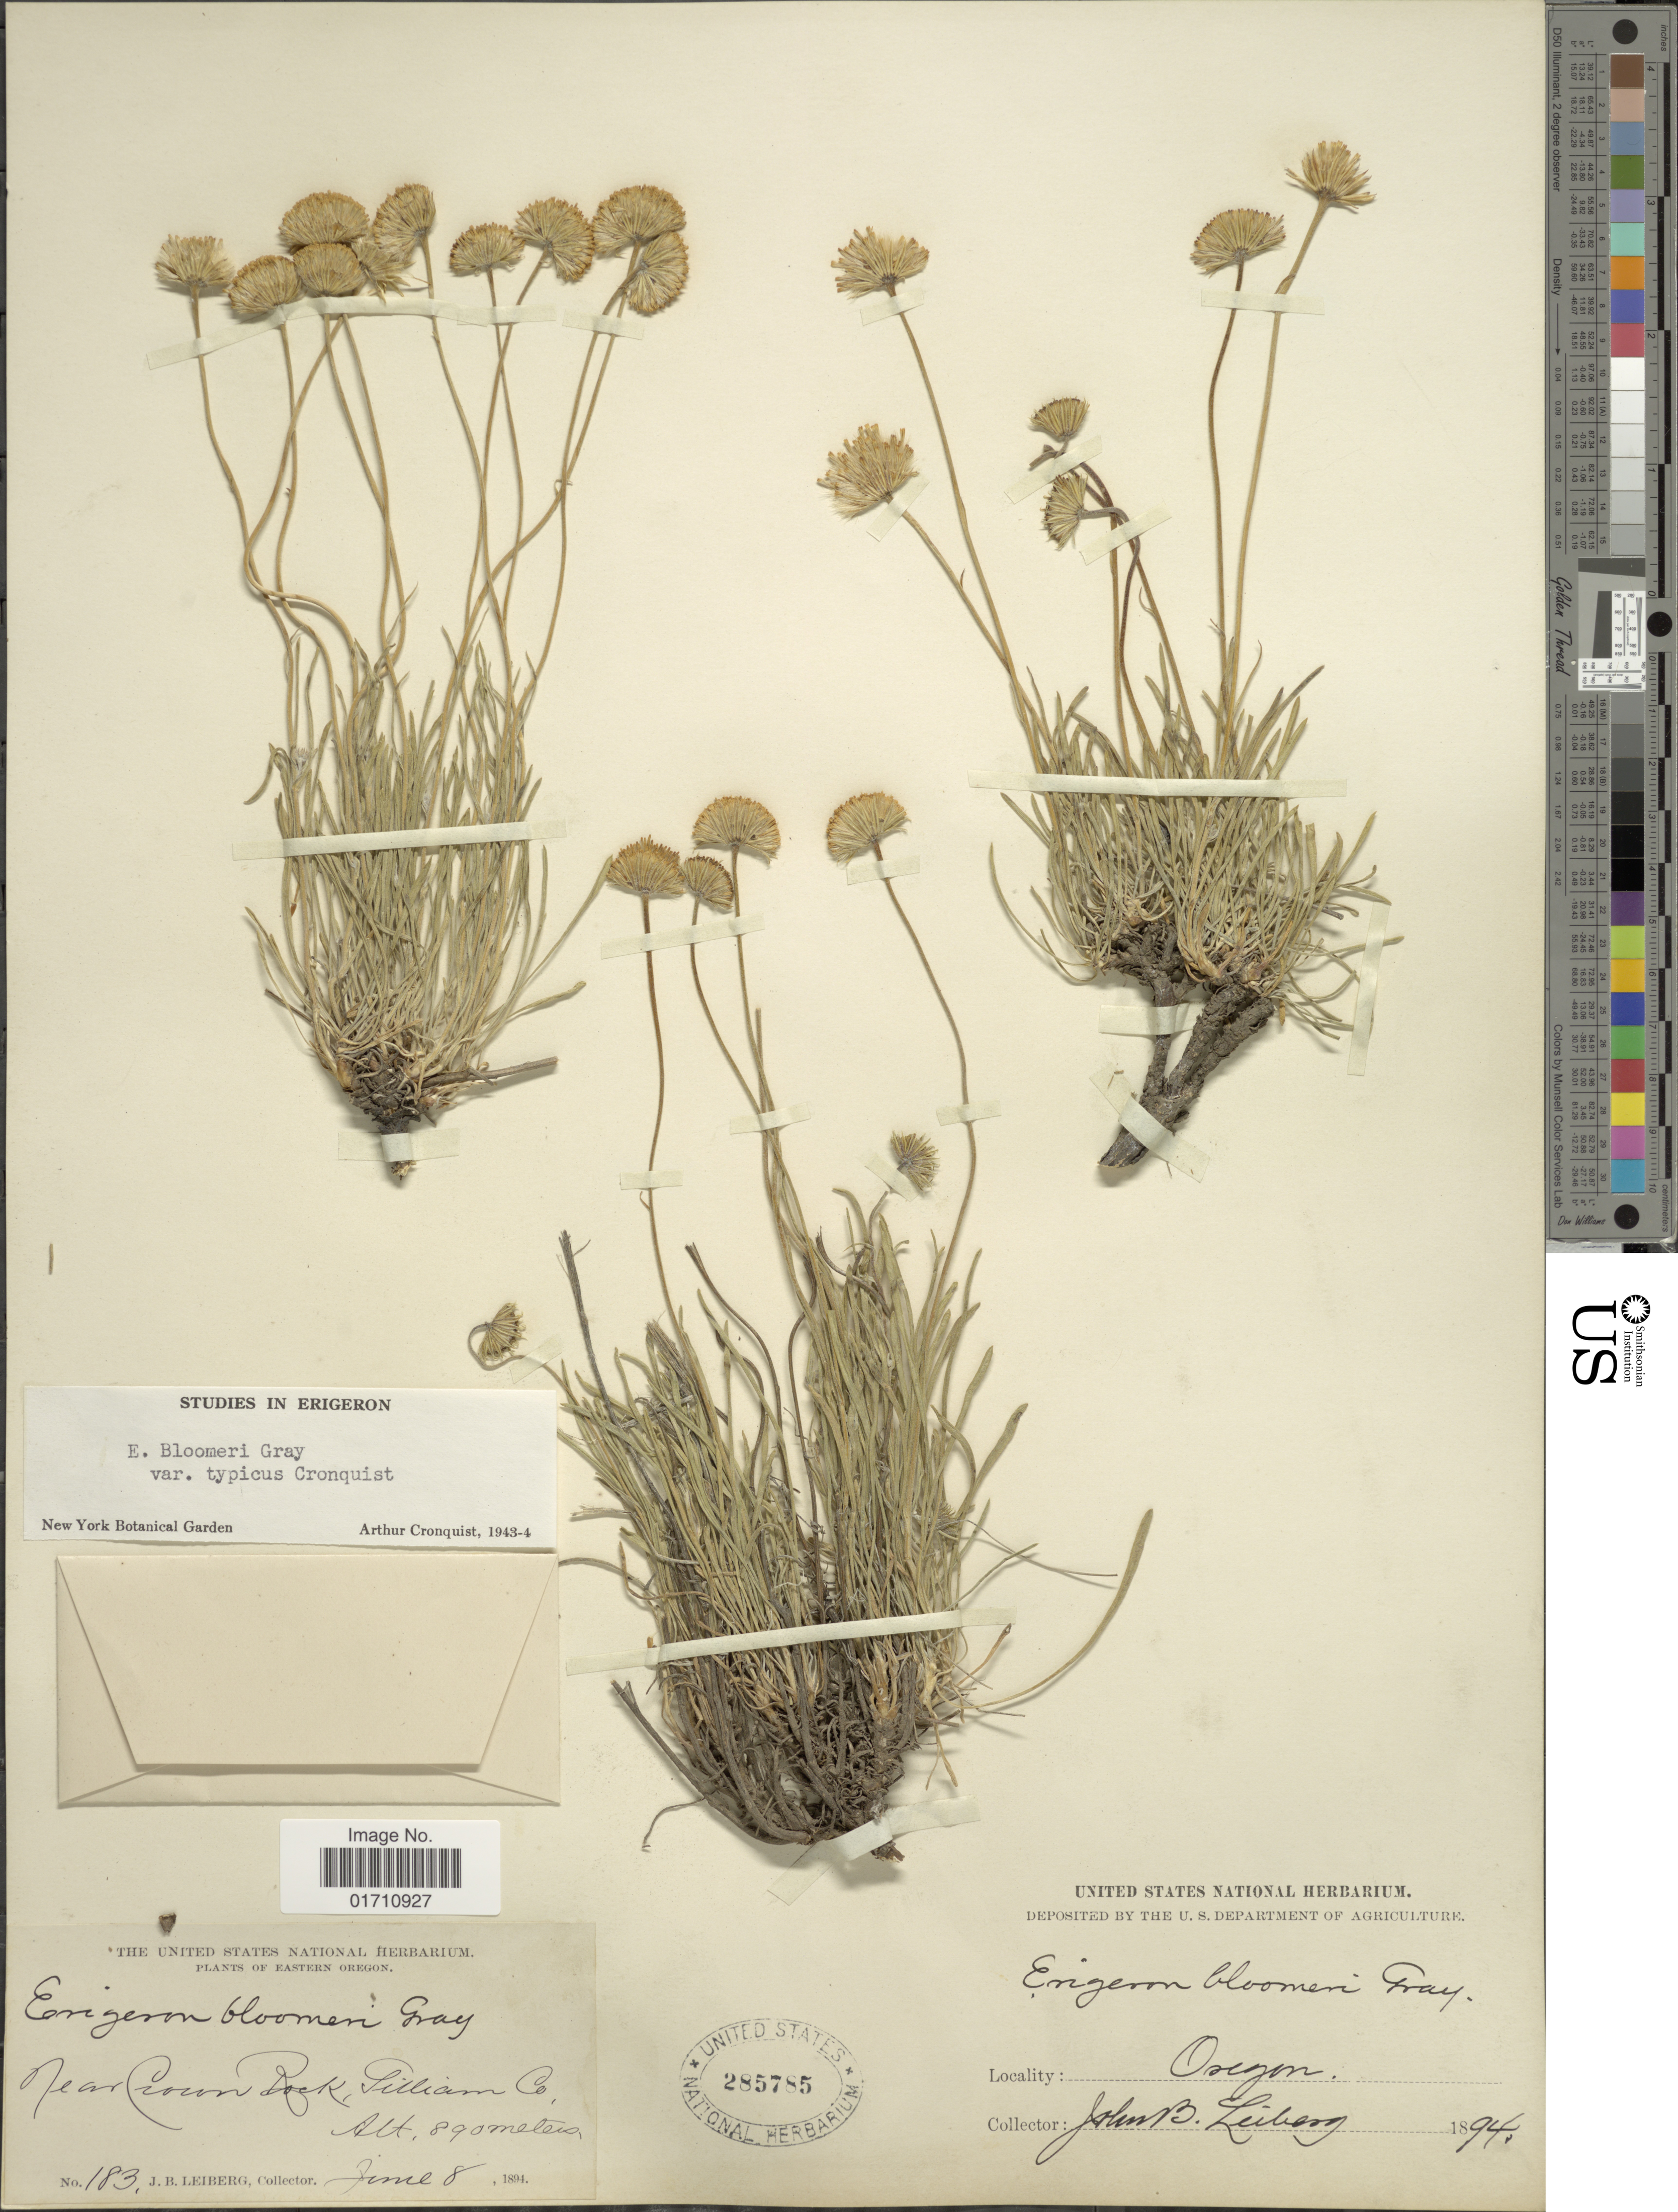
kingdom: Plantae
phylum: Tracheophyta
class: Magnoliopsida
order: Asterales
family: Asteraceae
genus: Erigeron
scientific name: Erigeron bloomeri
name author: A. Gray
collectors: J. B. Leiberg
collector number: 183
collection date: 1894-06-08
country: United States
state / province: Oregon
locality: Eastern Oregon, Near Crown Rock, Silliam Co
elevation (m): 890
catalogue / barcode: US 285785